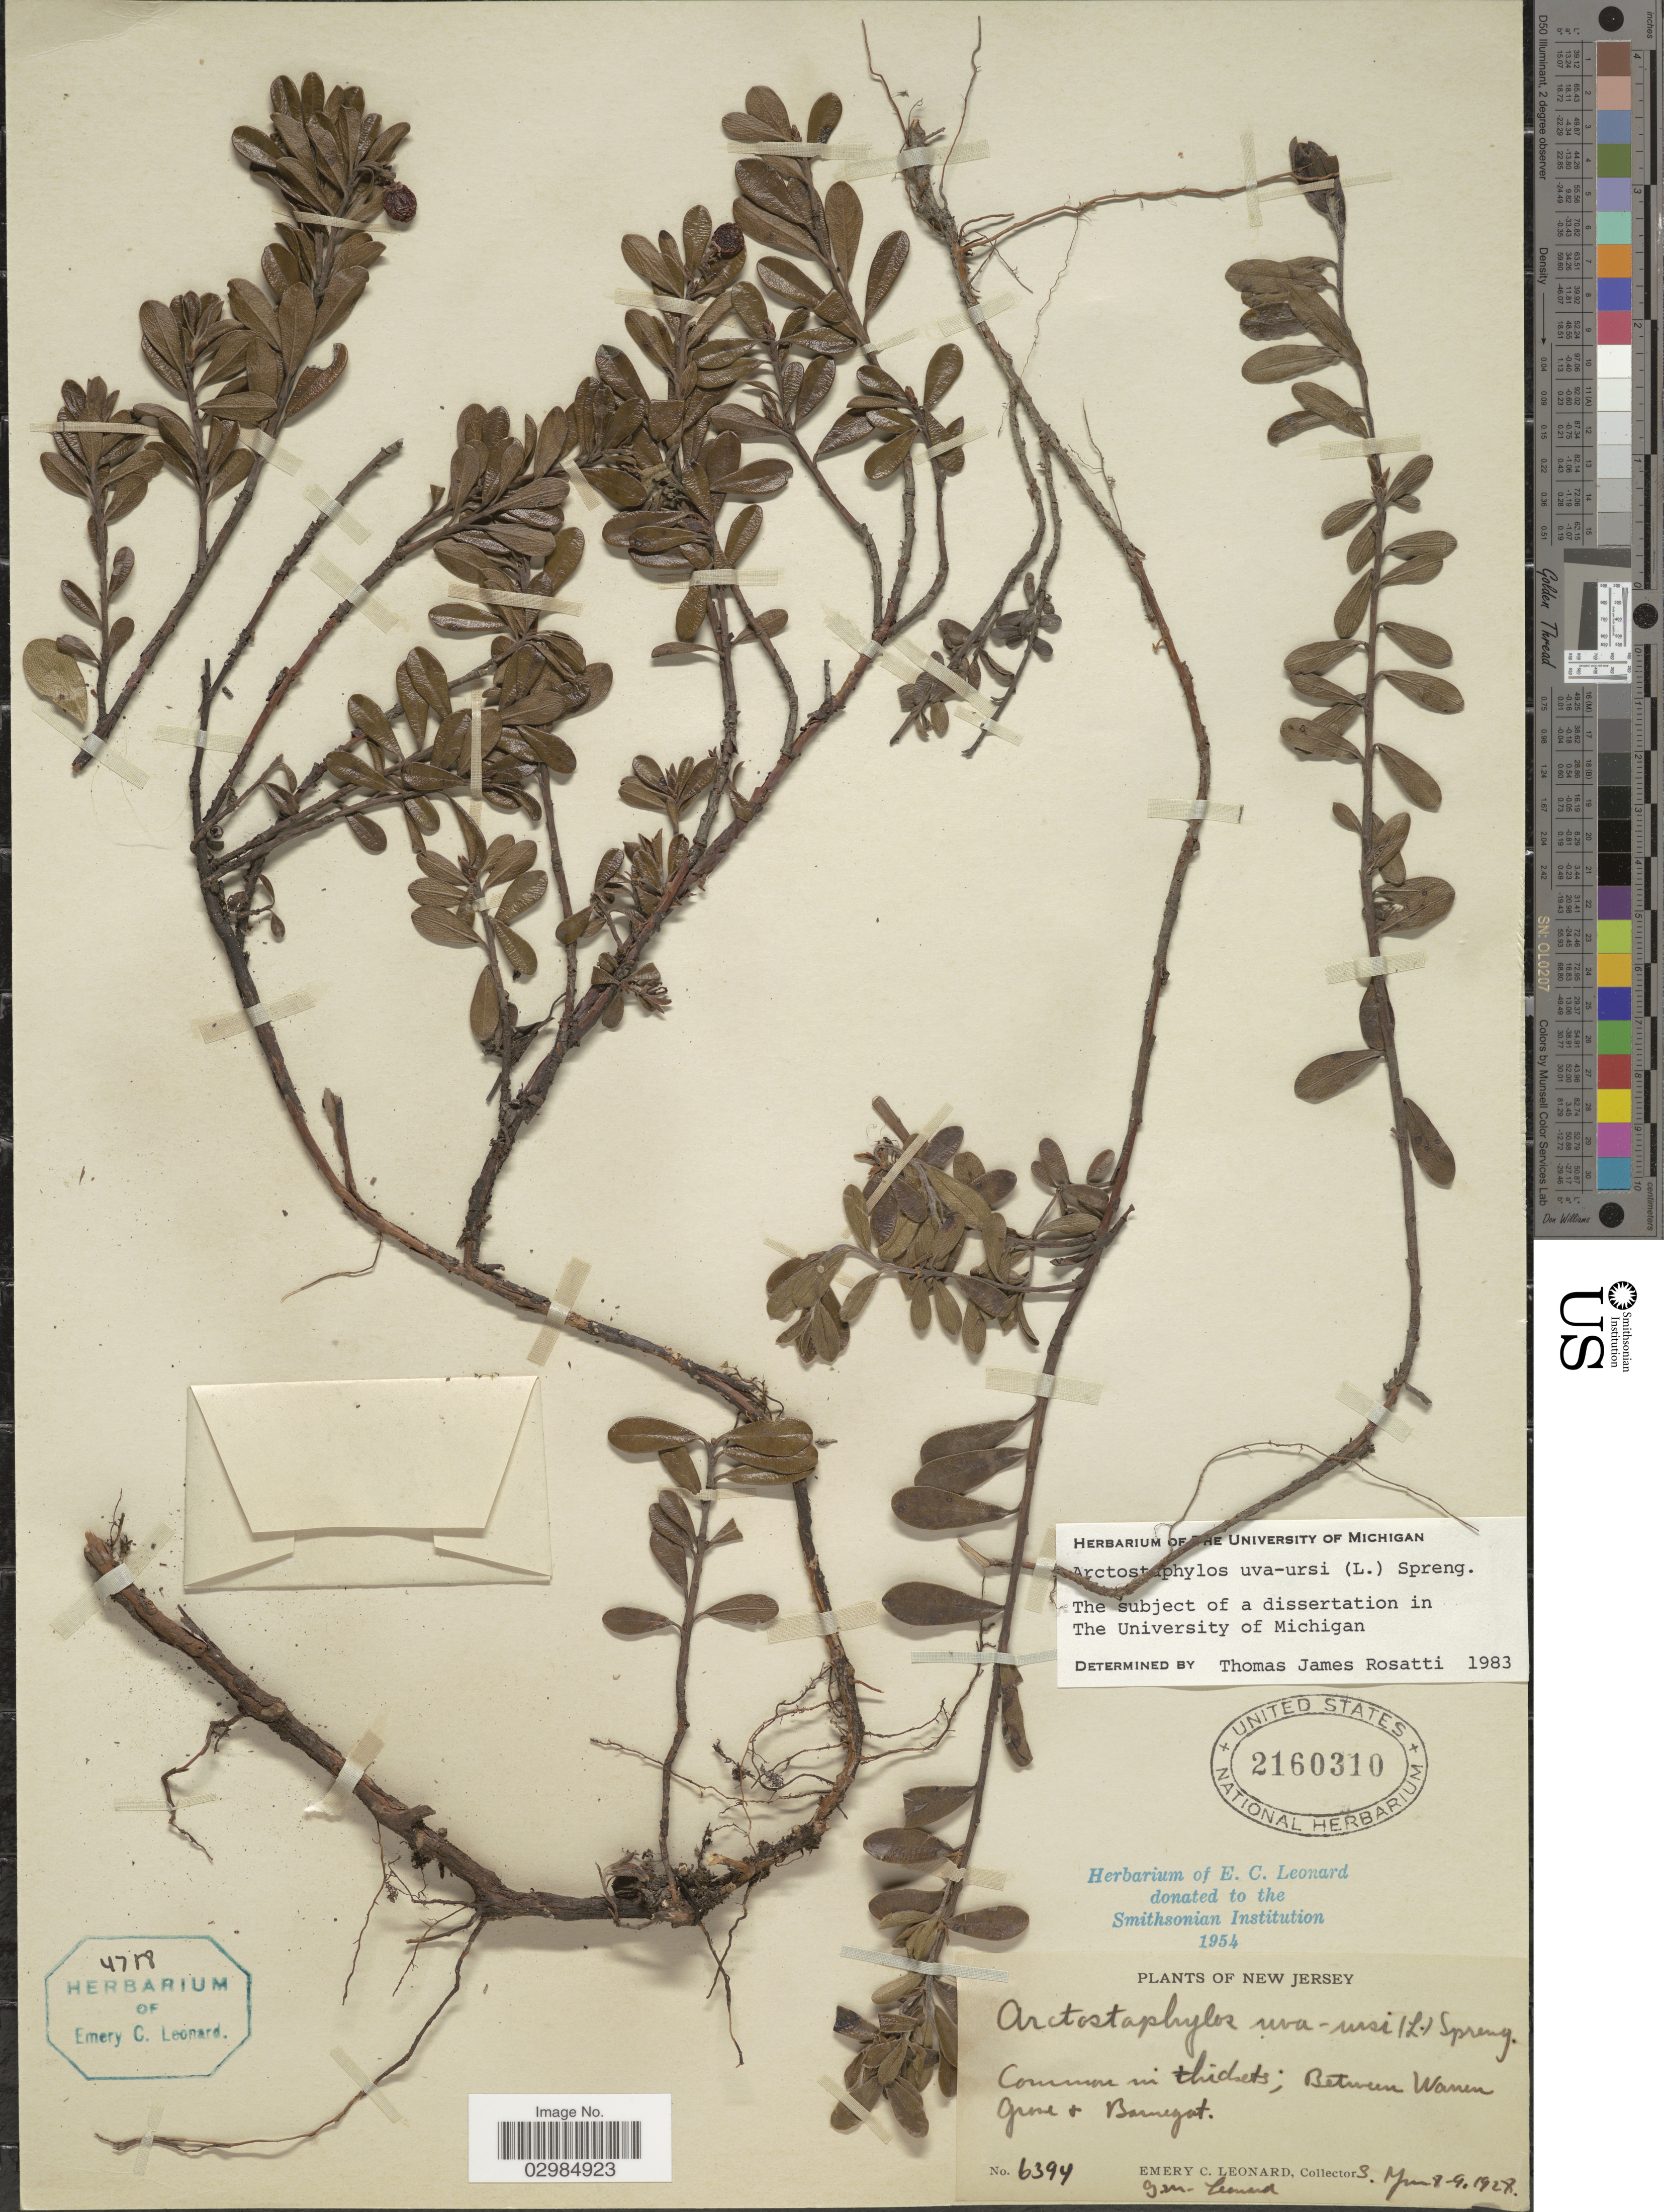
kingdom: Plantae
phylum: Tracheophyta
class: Magnoliopsida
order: Ericales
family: Ericaceae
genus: Arctostaphylos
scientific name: Arctostaphylos uva-ursi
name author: (L.) Spreng.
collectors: E. C. Leonard & G. M. Leonard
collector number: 6394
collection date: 1928-06-08/1928-06-09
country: United States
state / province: New Jersey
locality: Between Warren Grove & Barnegat.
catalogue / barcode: US 2160310